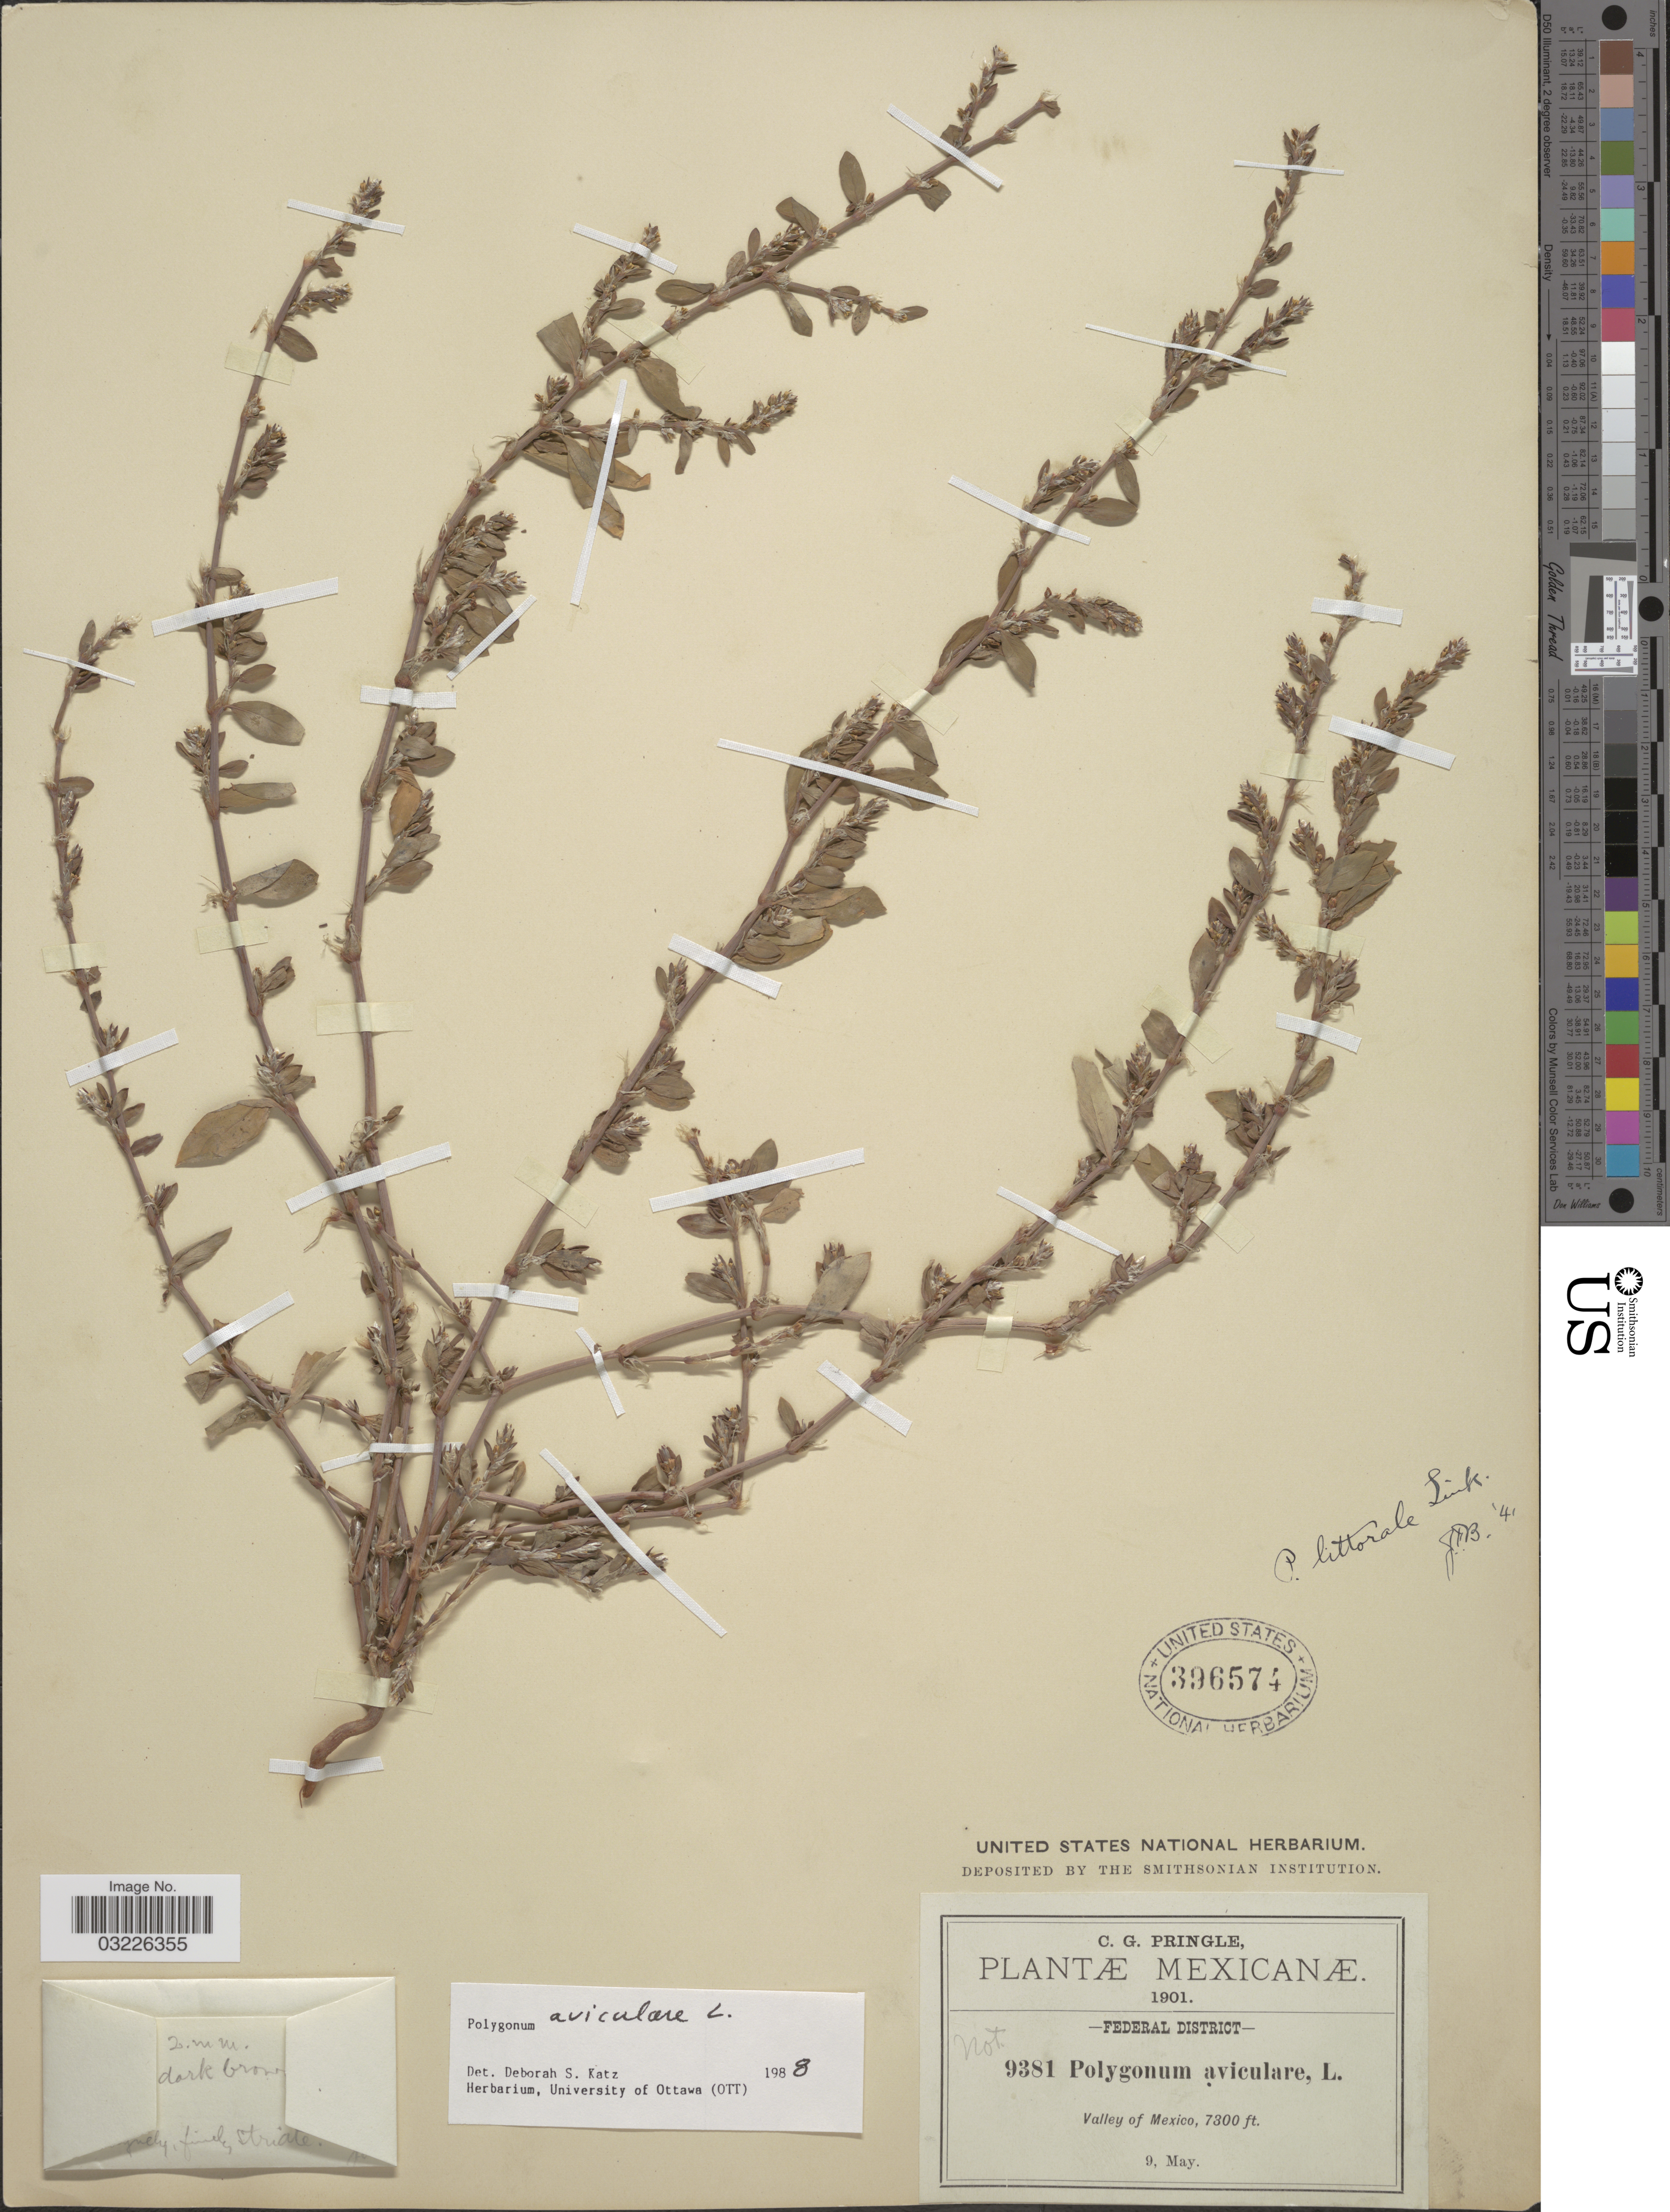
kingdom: Plantae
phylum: Tracheophyta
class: Magnoliopsida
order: Caryophyllales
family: Polygonaceae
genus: Polygonum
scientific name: Polygonum aviculare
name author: L.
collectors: C. G. Pringle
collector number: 9381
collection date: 1901-05-09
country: Mexico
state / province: Distrito Federal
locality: Federal District, Valley of Mexico.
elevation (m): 2225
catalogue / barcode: US 396574